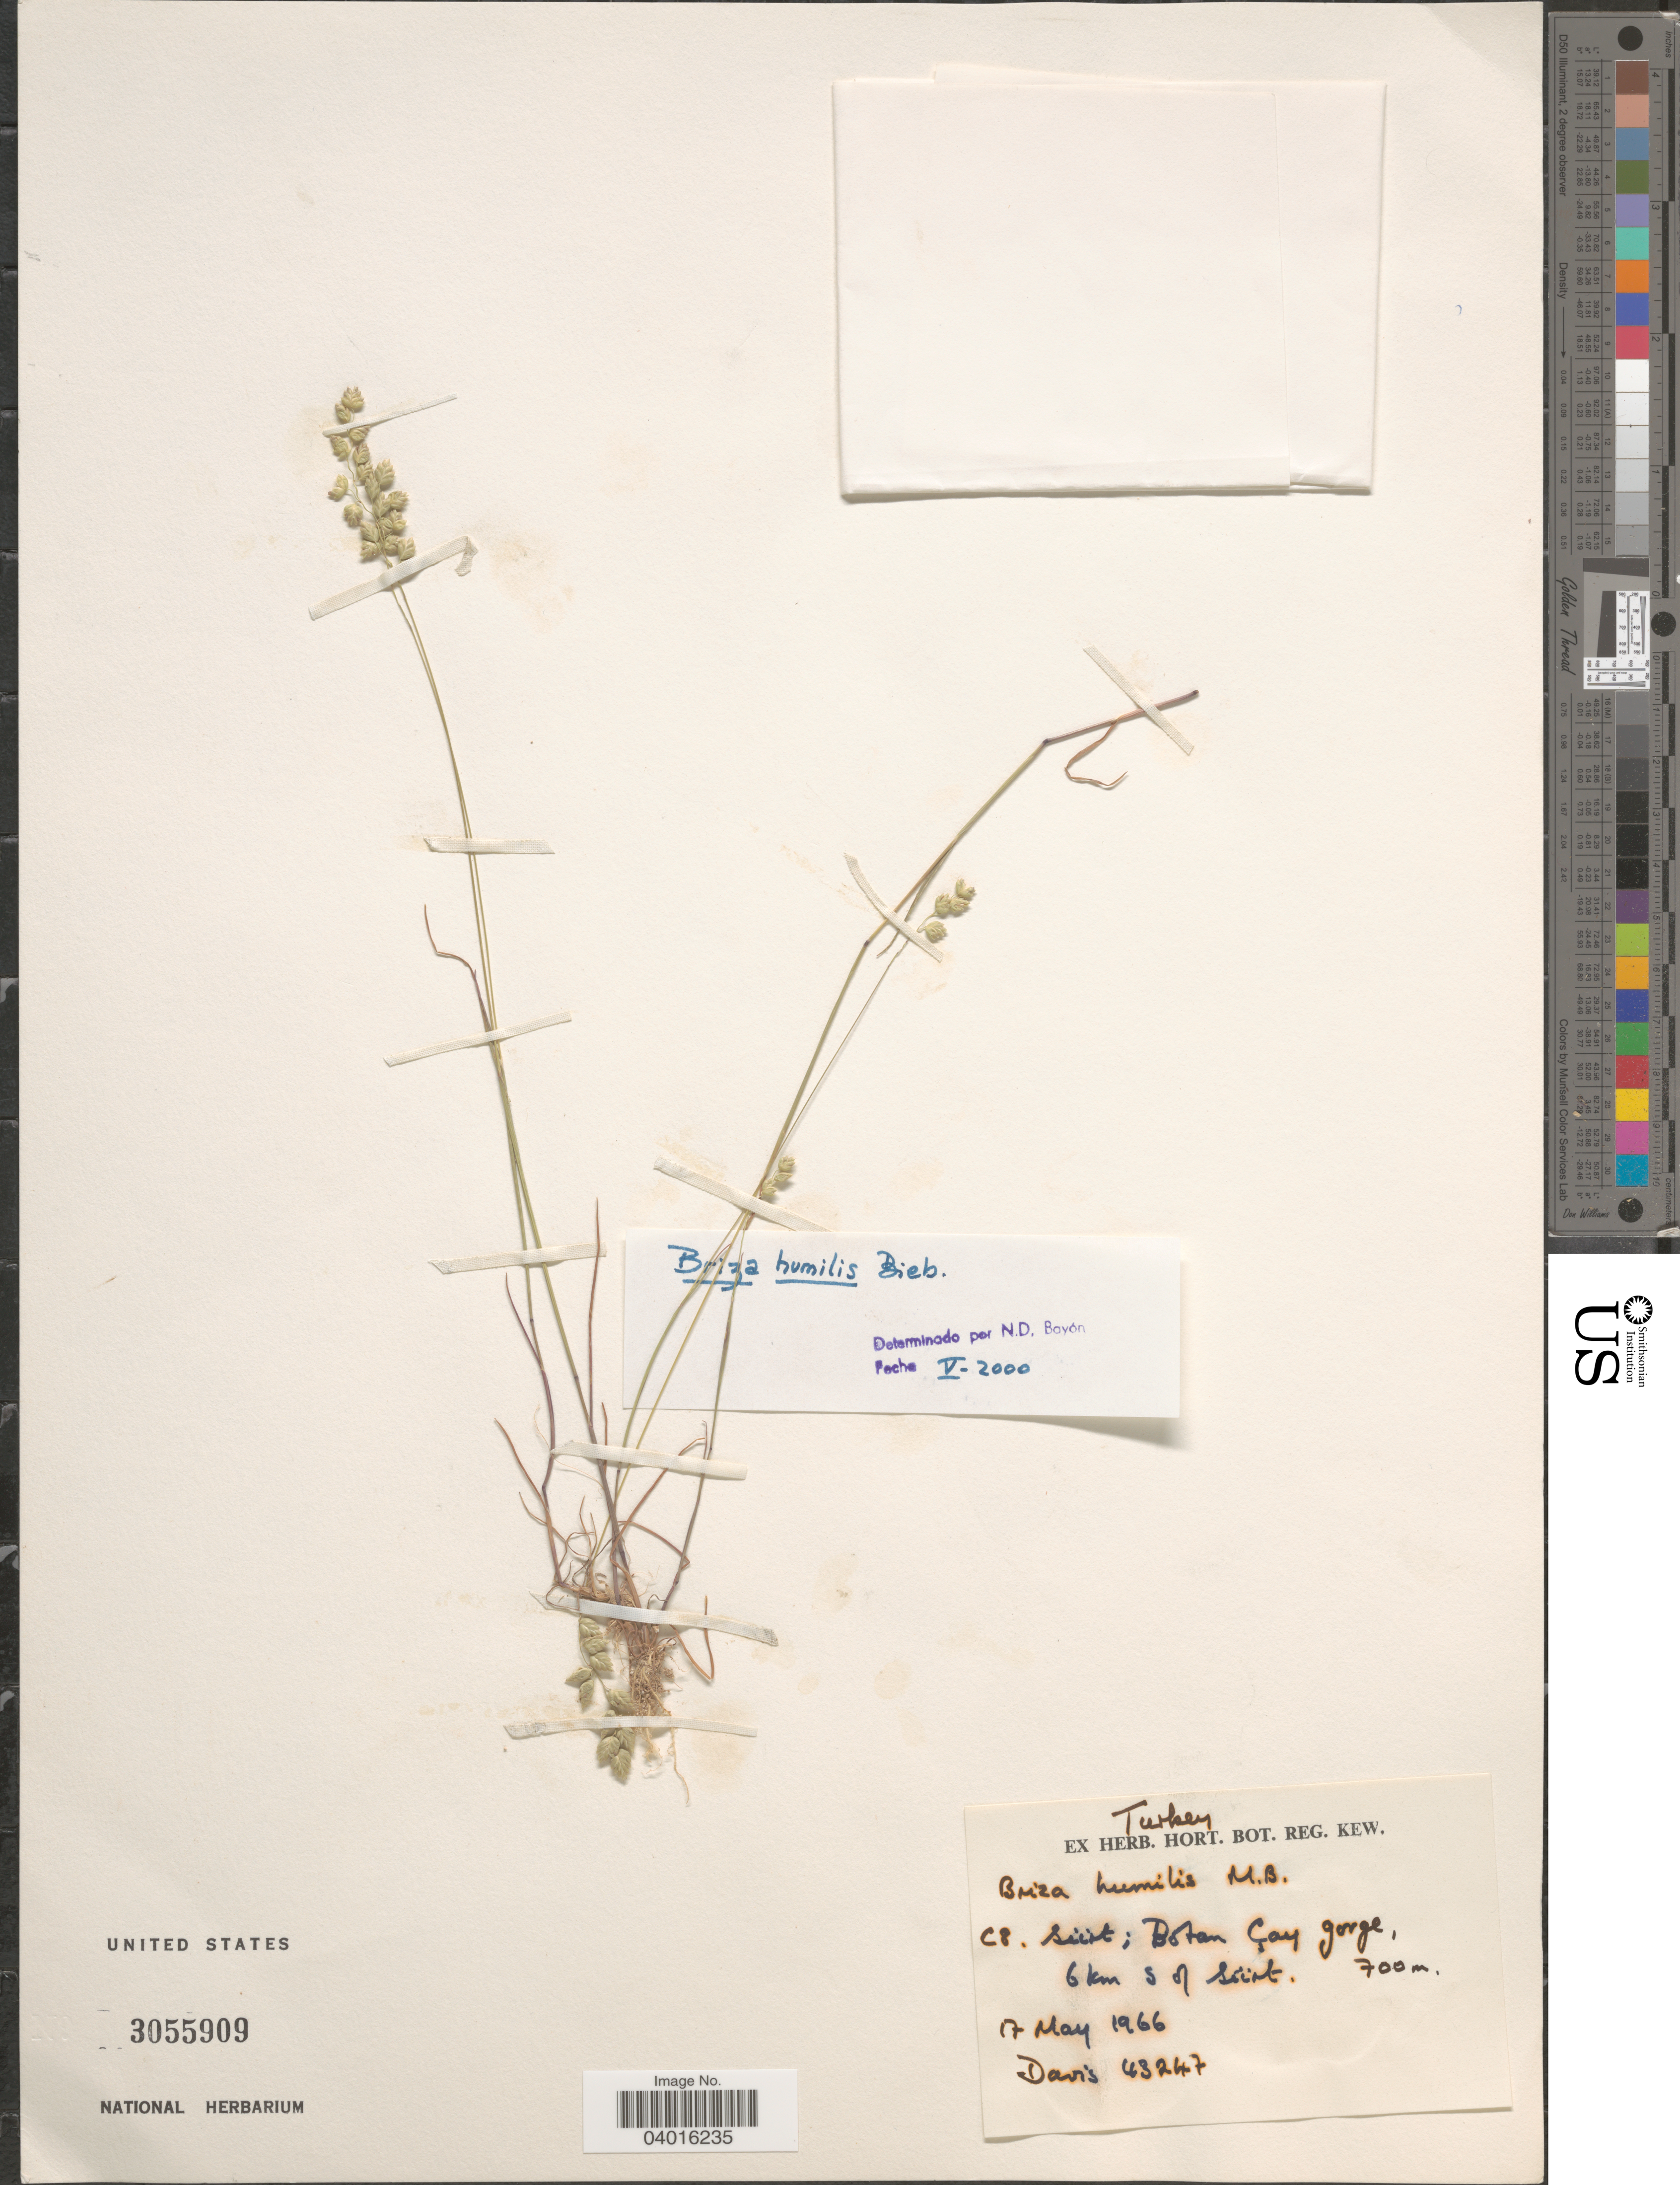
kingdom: Plantae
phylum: Tracheophyta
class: Liliopsida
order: Poales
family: Poaceae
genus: Briza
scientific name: Briza humilis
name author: M. Bieb.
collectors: -. Davis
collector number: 43247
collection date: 1966-05-17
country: Turkey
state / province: Siirt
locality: C8. Botan Çay gorge, 6 km S of Siirt.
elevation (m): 700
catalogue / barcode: US 3055909